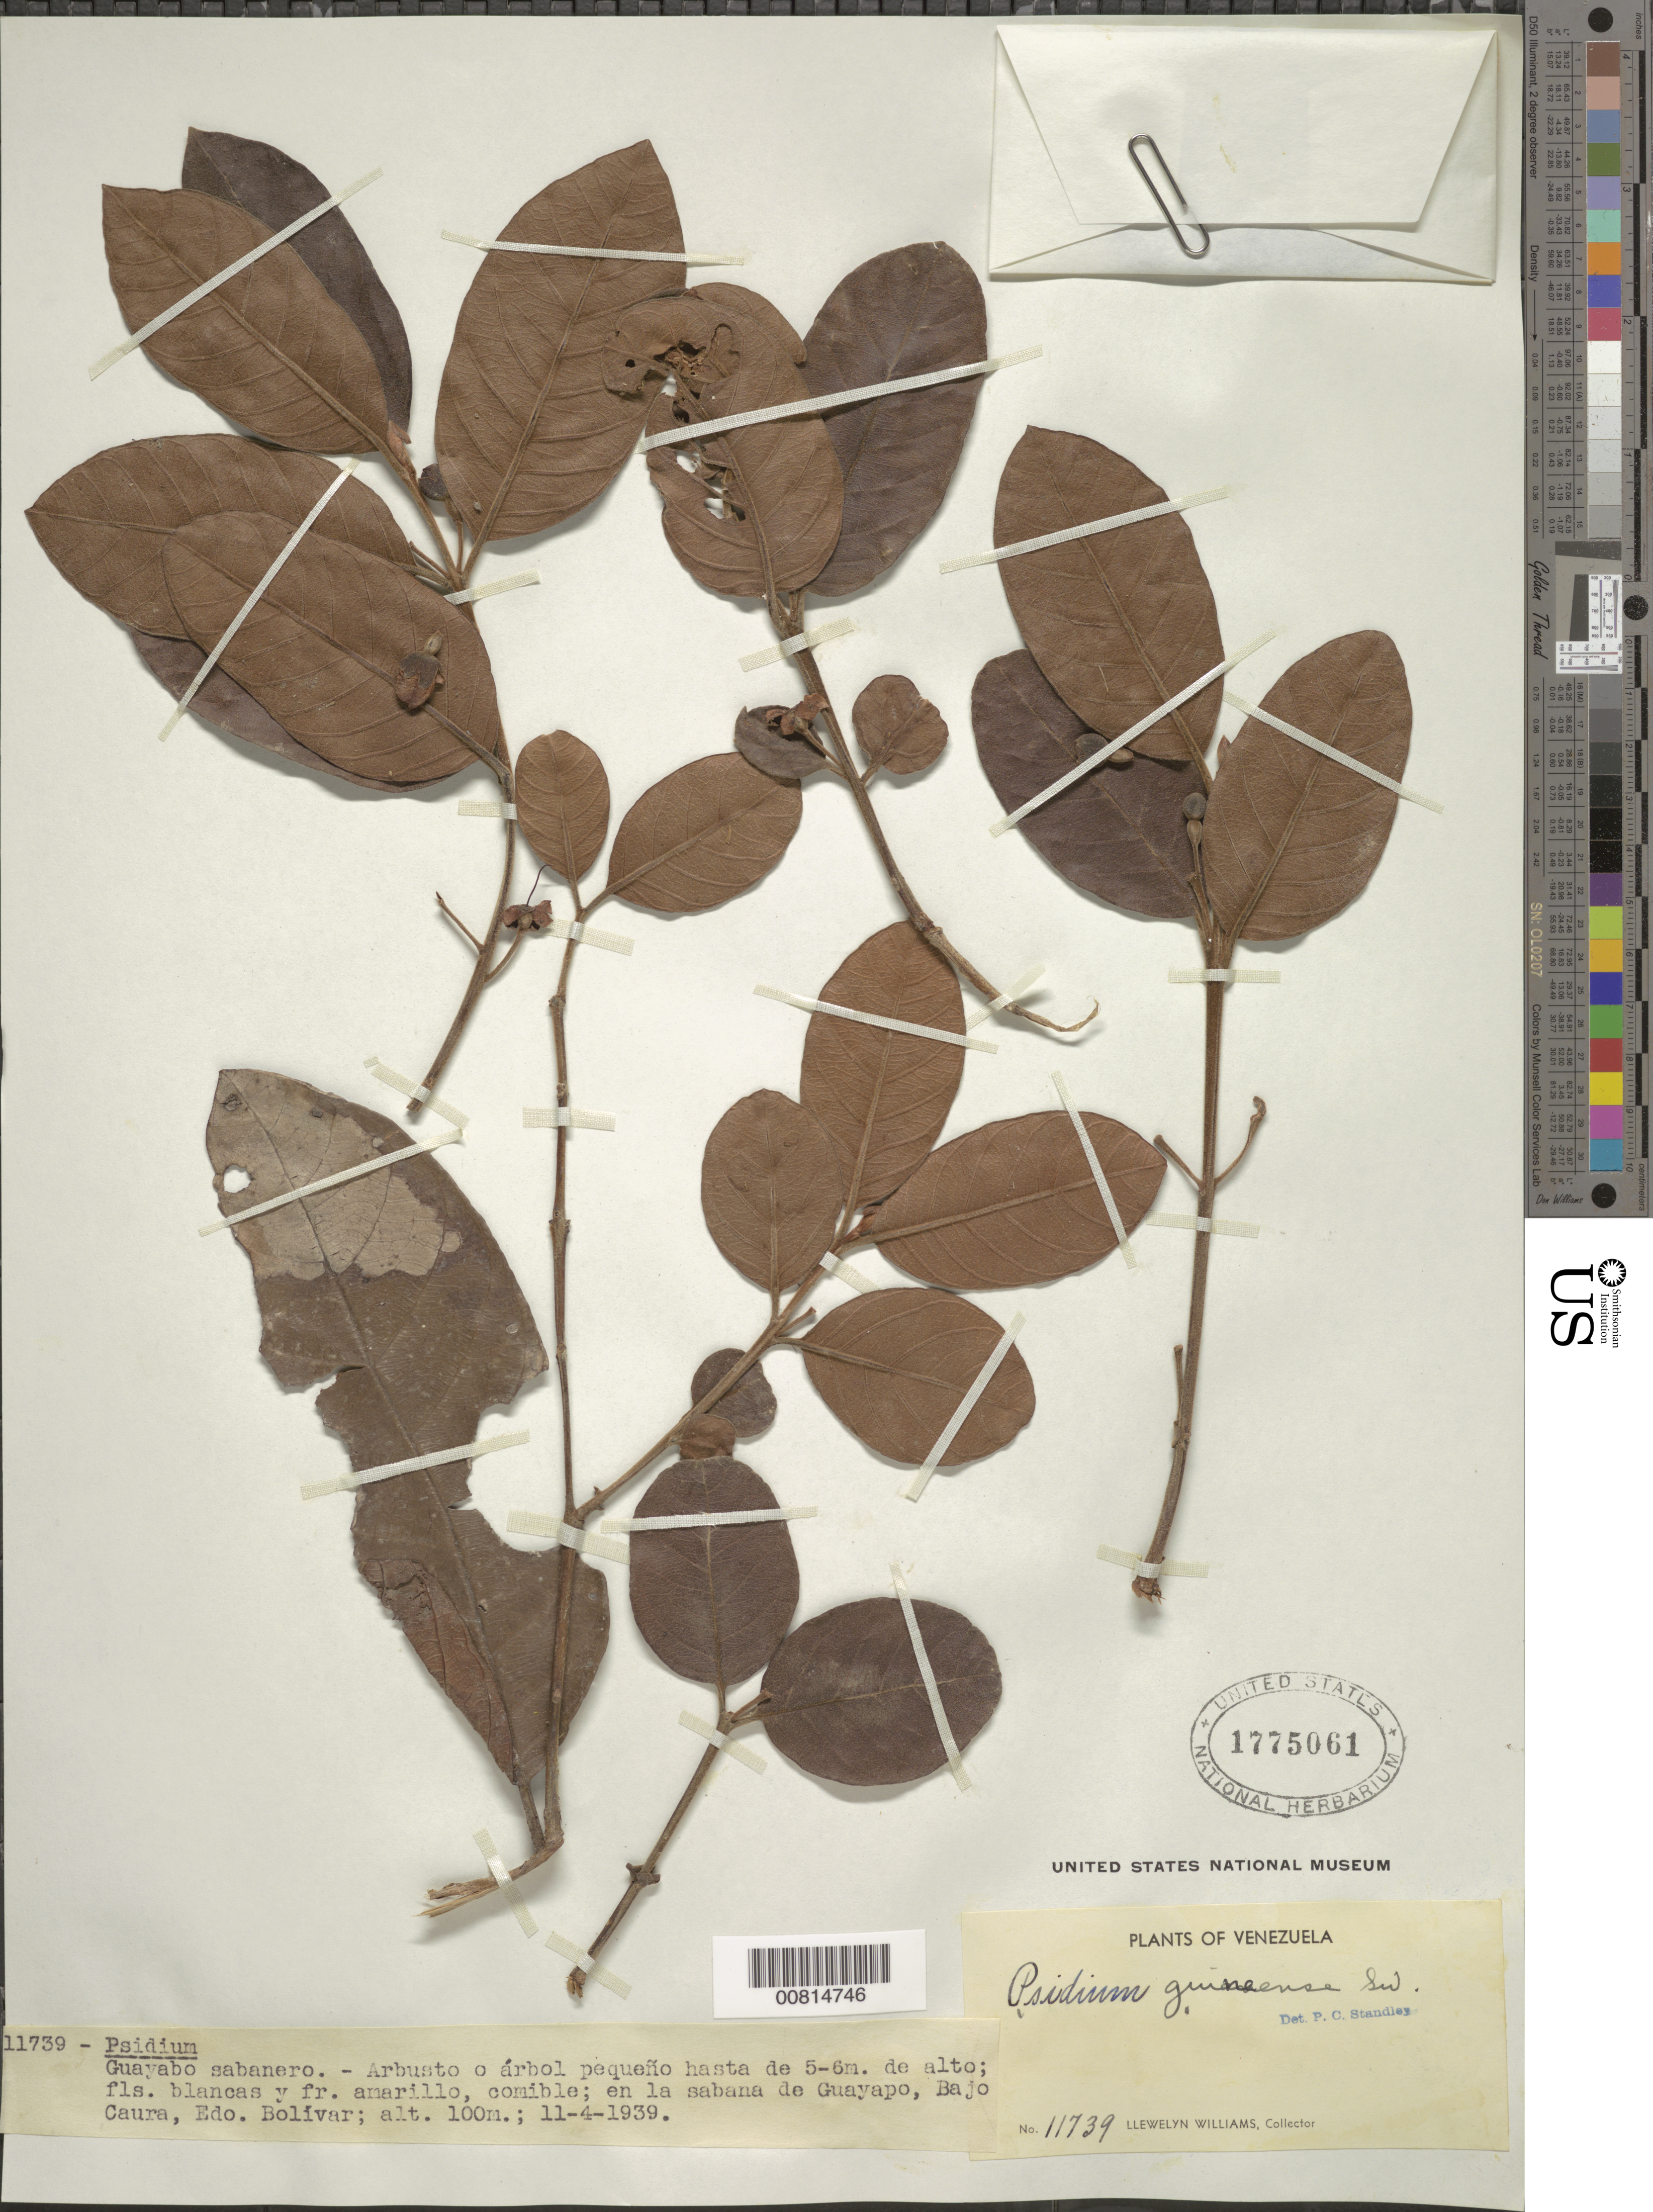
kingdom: Plantae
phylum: Tracheophyta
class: Magnoliopsida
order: Myrtales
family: Myrtaceae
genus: Psidium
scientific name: Psidium guineense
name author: Sw.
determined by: Standley, Paul C.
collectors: Ll. Williams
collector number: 11739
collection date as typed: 11-Apr-39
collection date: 1939-04-11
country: Venezuela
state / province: Bolívar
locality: Guayapo, Bajo Caura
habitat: Savanna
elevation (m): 100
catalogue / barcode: US 1775061